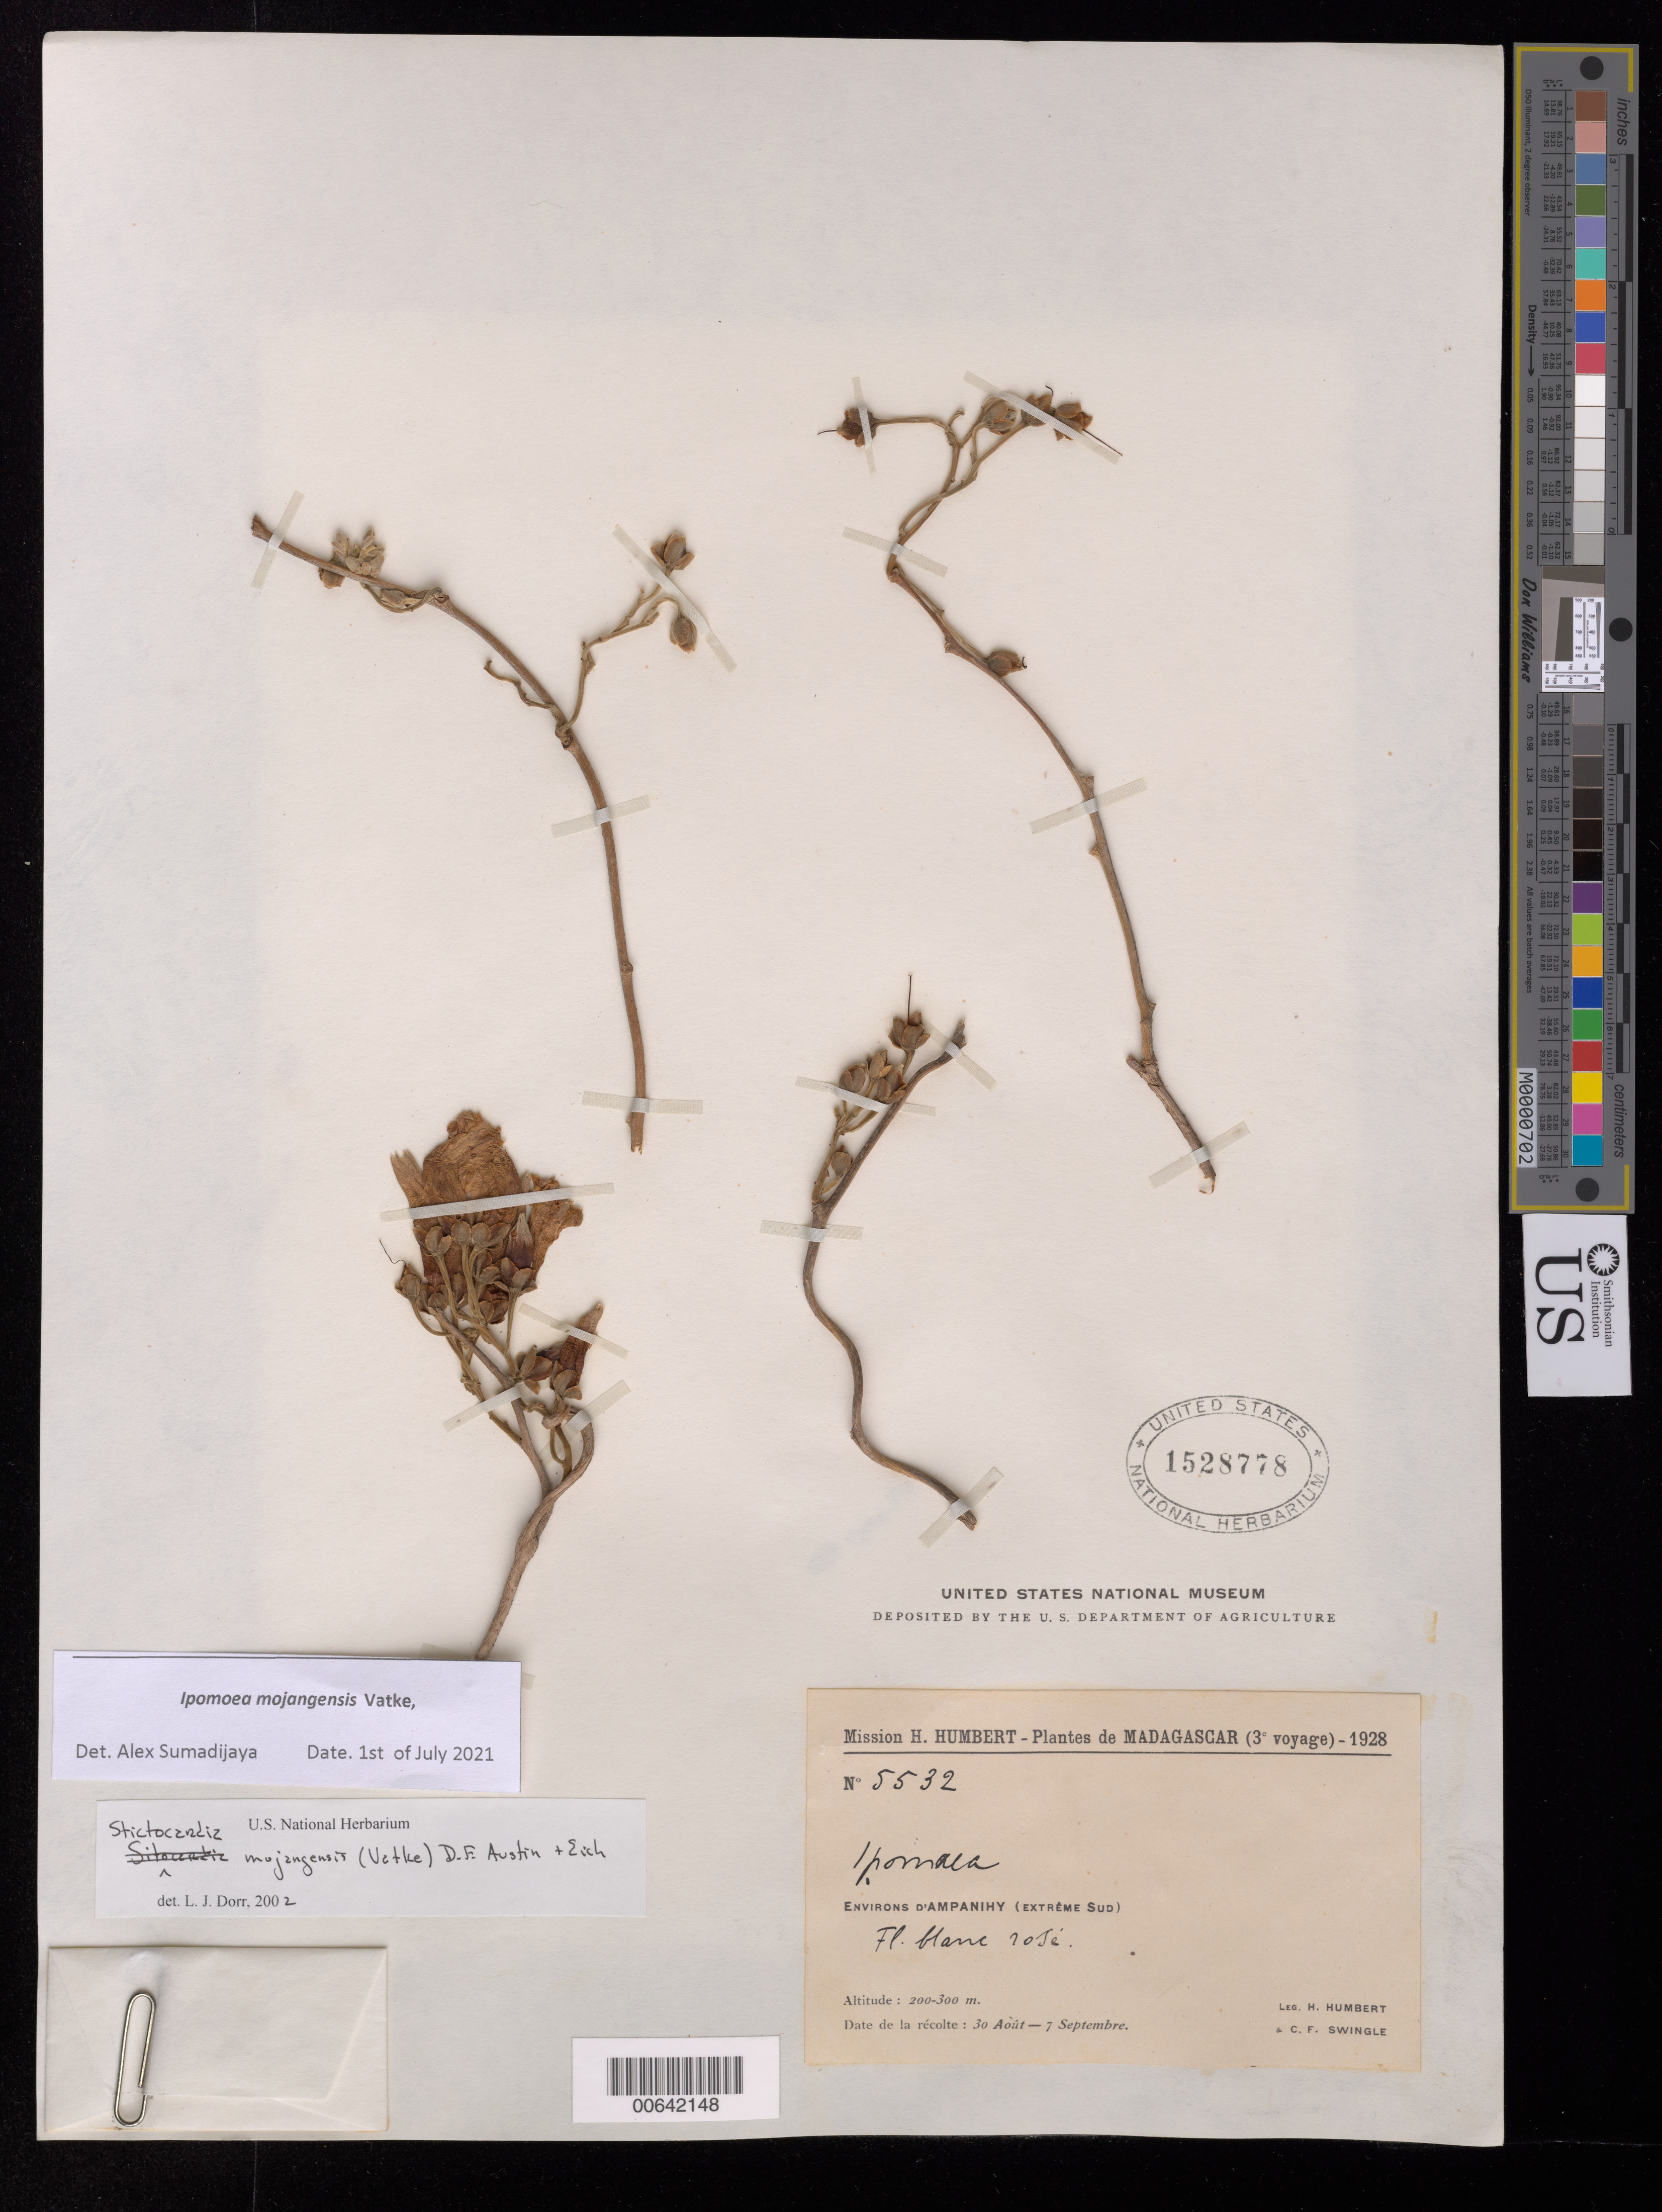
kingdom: Plantae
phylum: Tracheophyta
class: Magnoliopsida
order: Solanales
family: Convolvulaceae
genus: Ipomoea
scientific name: Ipomoea mojangensis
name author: Vatke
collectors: H. Humbert & C. Swingle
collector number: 5532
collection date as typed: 30 Aug 1928 to 07 Sep 1928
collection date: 1928-08-30/1928-09-07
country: Madagascar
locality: Environs de d'Ampanihy (Extrême Sud)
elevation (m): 200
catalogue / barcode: US 1528778